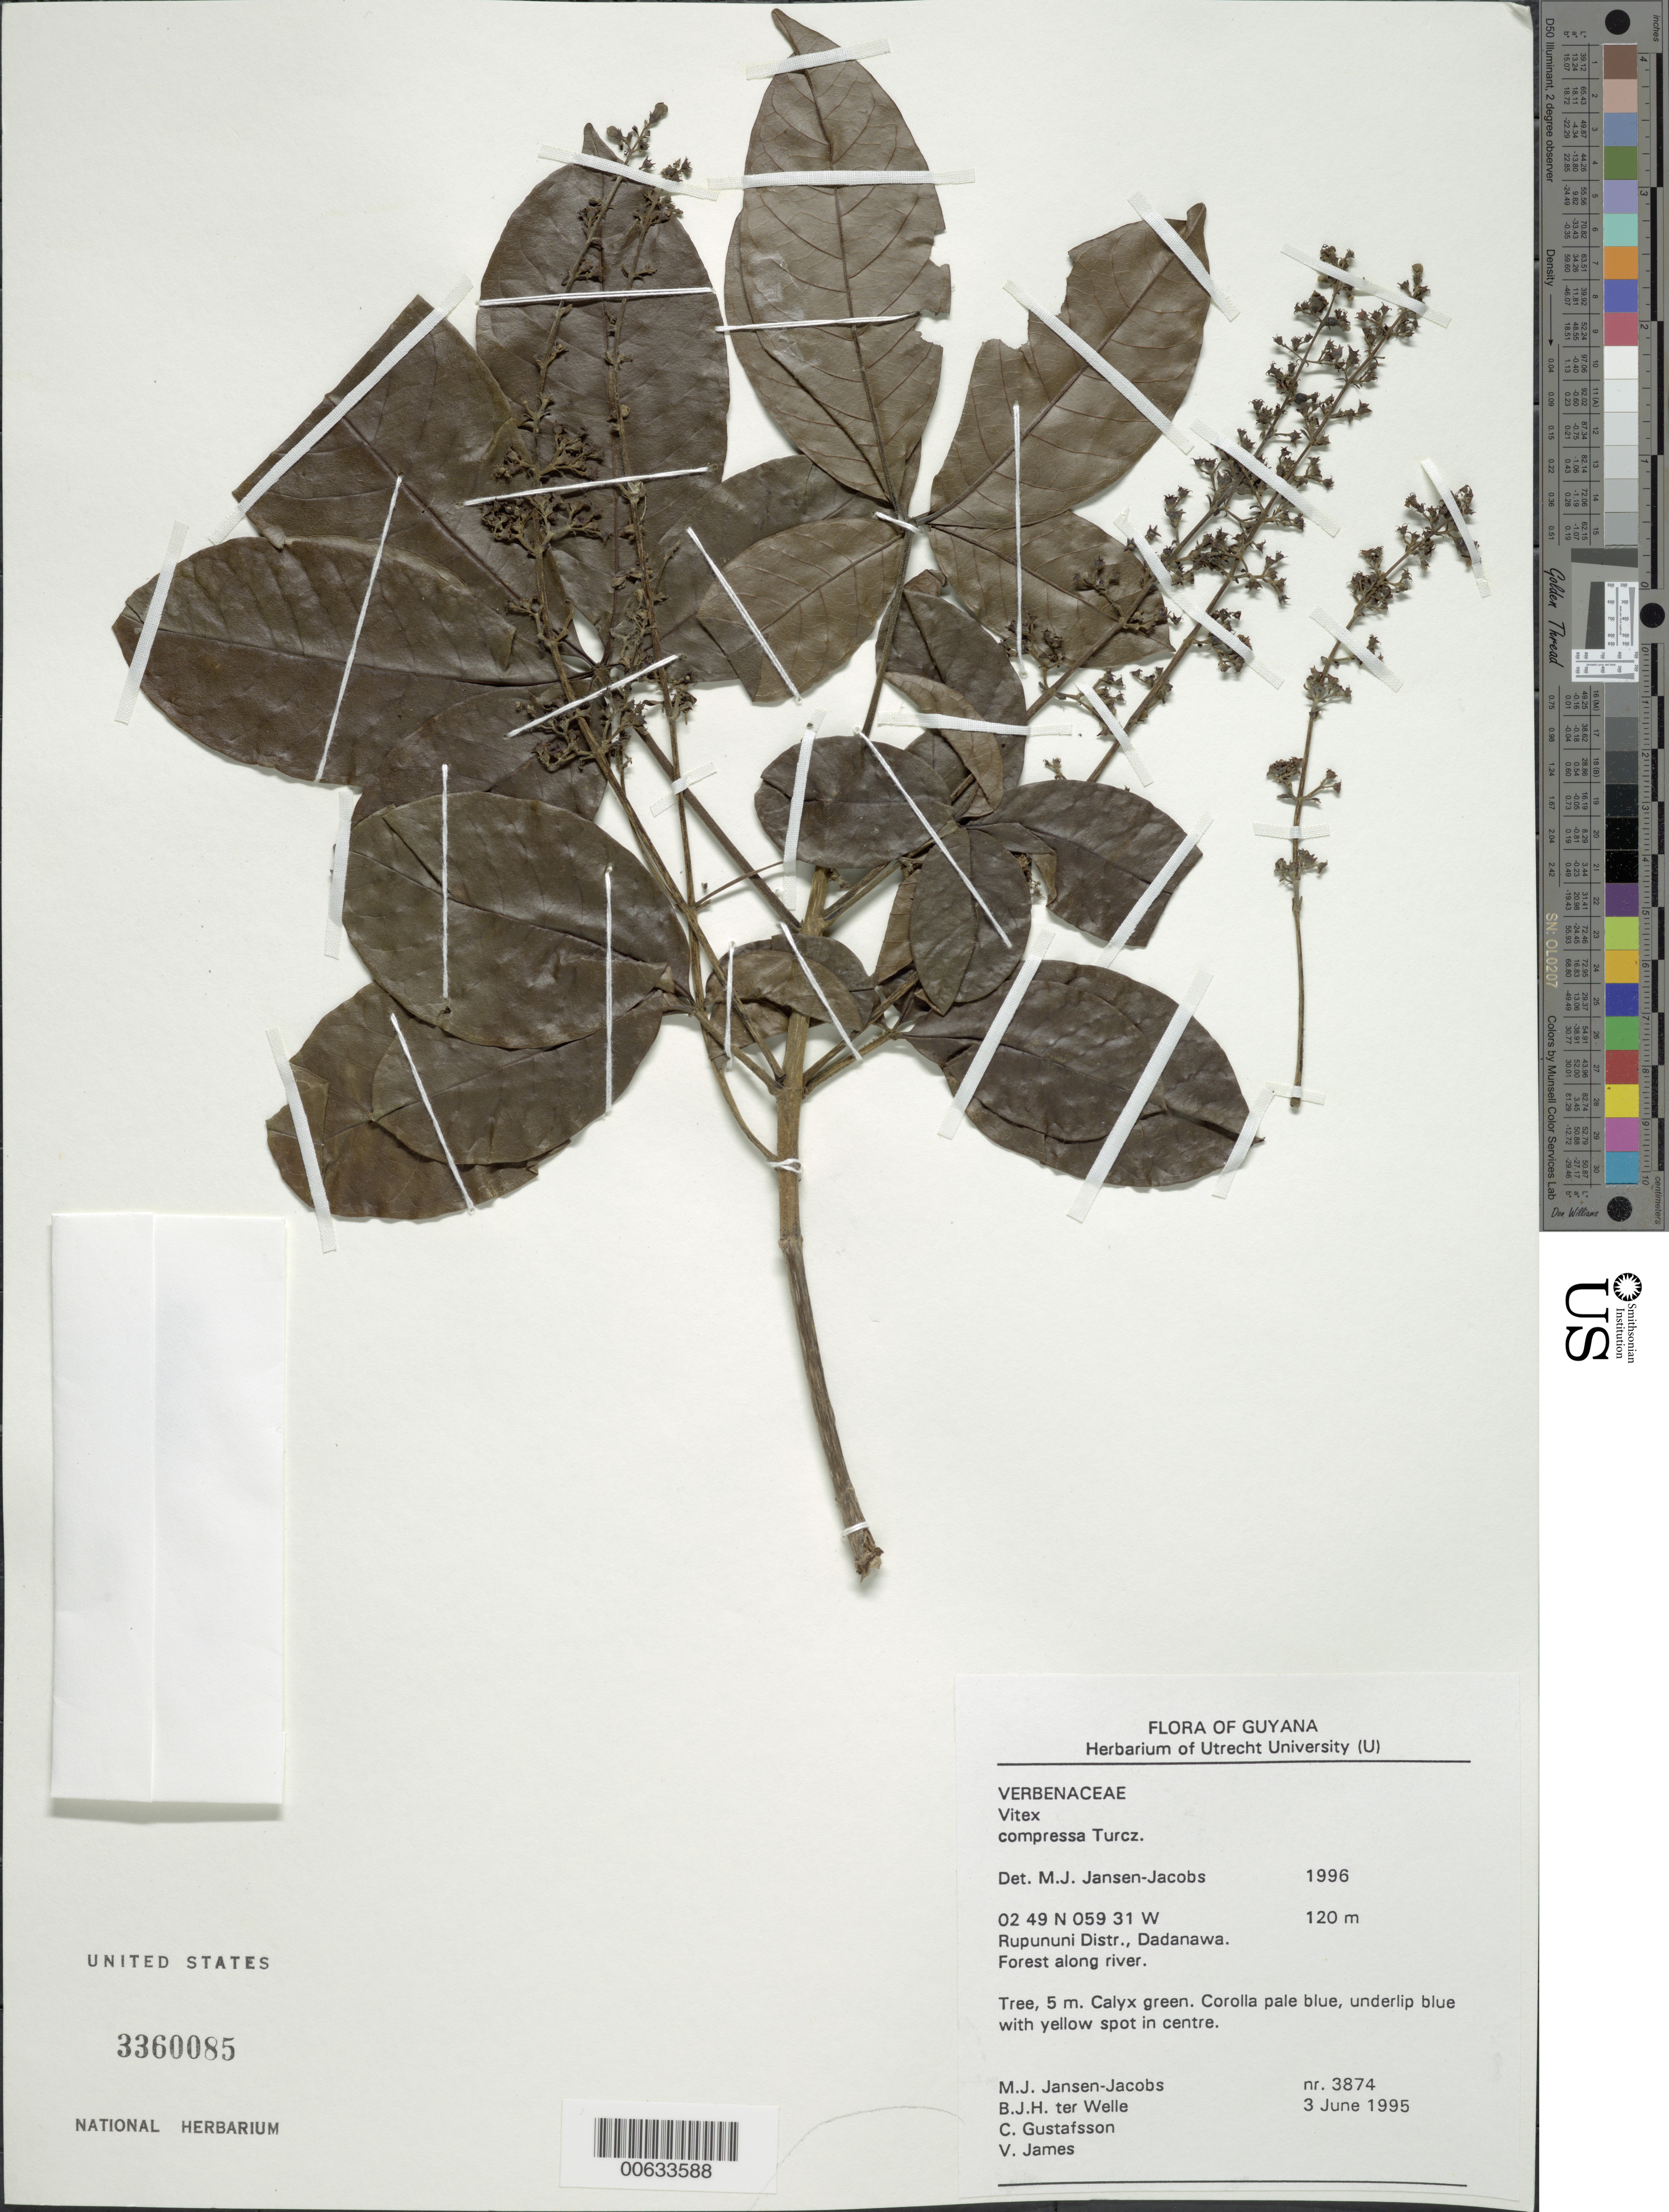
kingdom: Plantae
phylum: Tracheophyta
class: Magnoliopsida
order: Lamiales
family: Lamiaceae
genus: Vitex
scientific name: Vitex compressa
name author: Turcz.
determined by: Jansen-Jacobs, M. J., (U), Nationaal Herbarium Nederland, Utrecht University branch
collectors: M. J. Jansen-Jacobs, B. Welle, C. G. Gustafsson & V. James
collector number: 3874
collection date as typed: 3-Jun-95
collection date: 1995-06-03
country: Guyana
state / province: U. Takutu-U. Essequibo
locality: Dadanawa, Rupununi River, Rupununi District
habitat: Forest along river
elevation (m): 120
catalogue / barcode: US 3360085